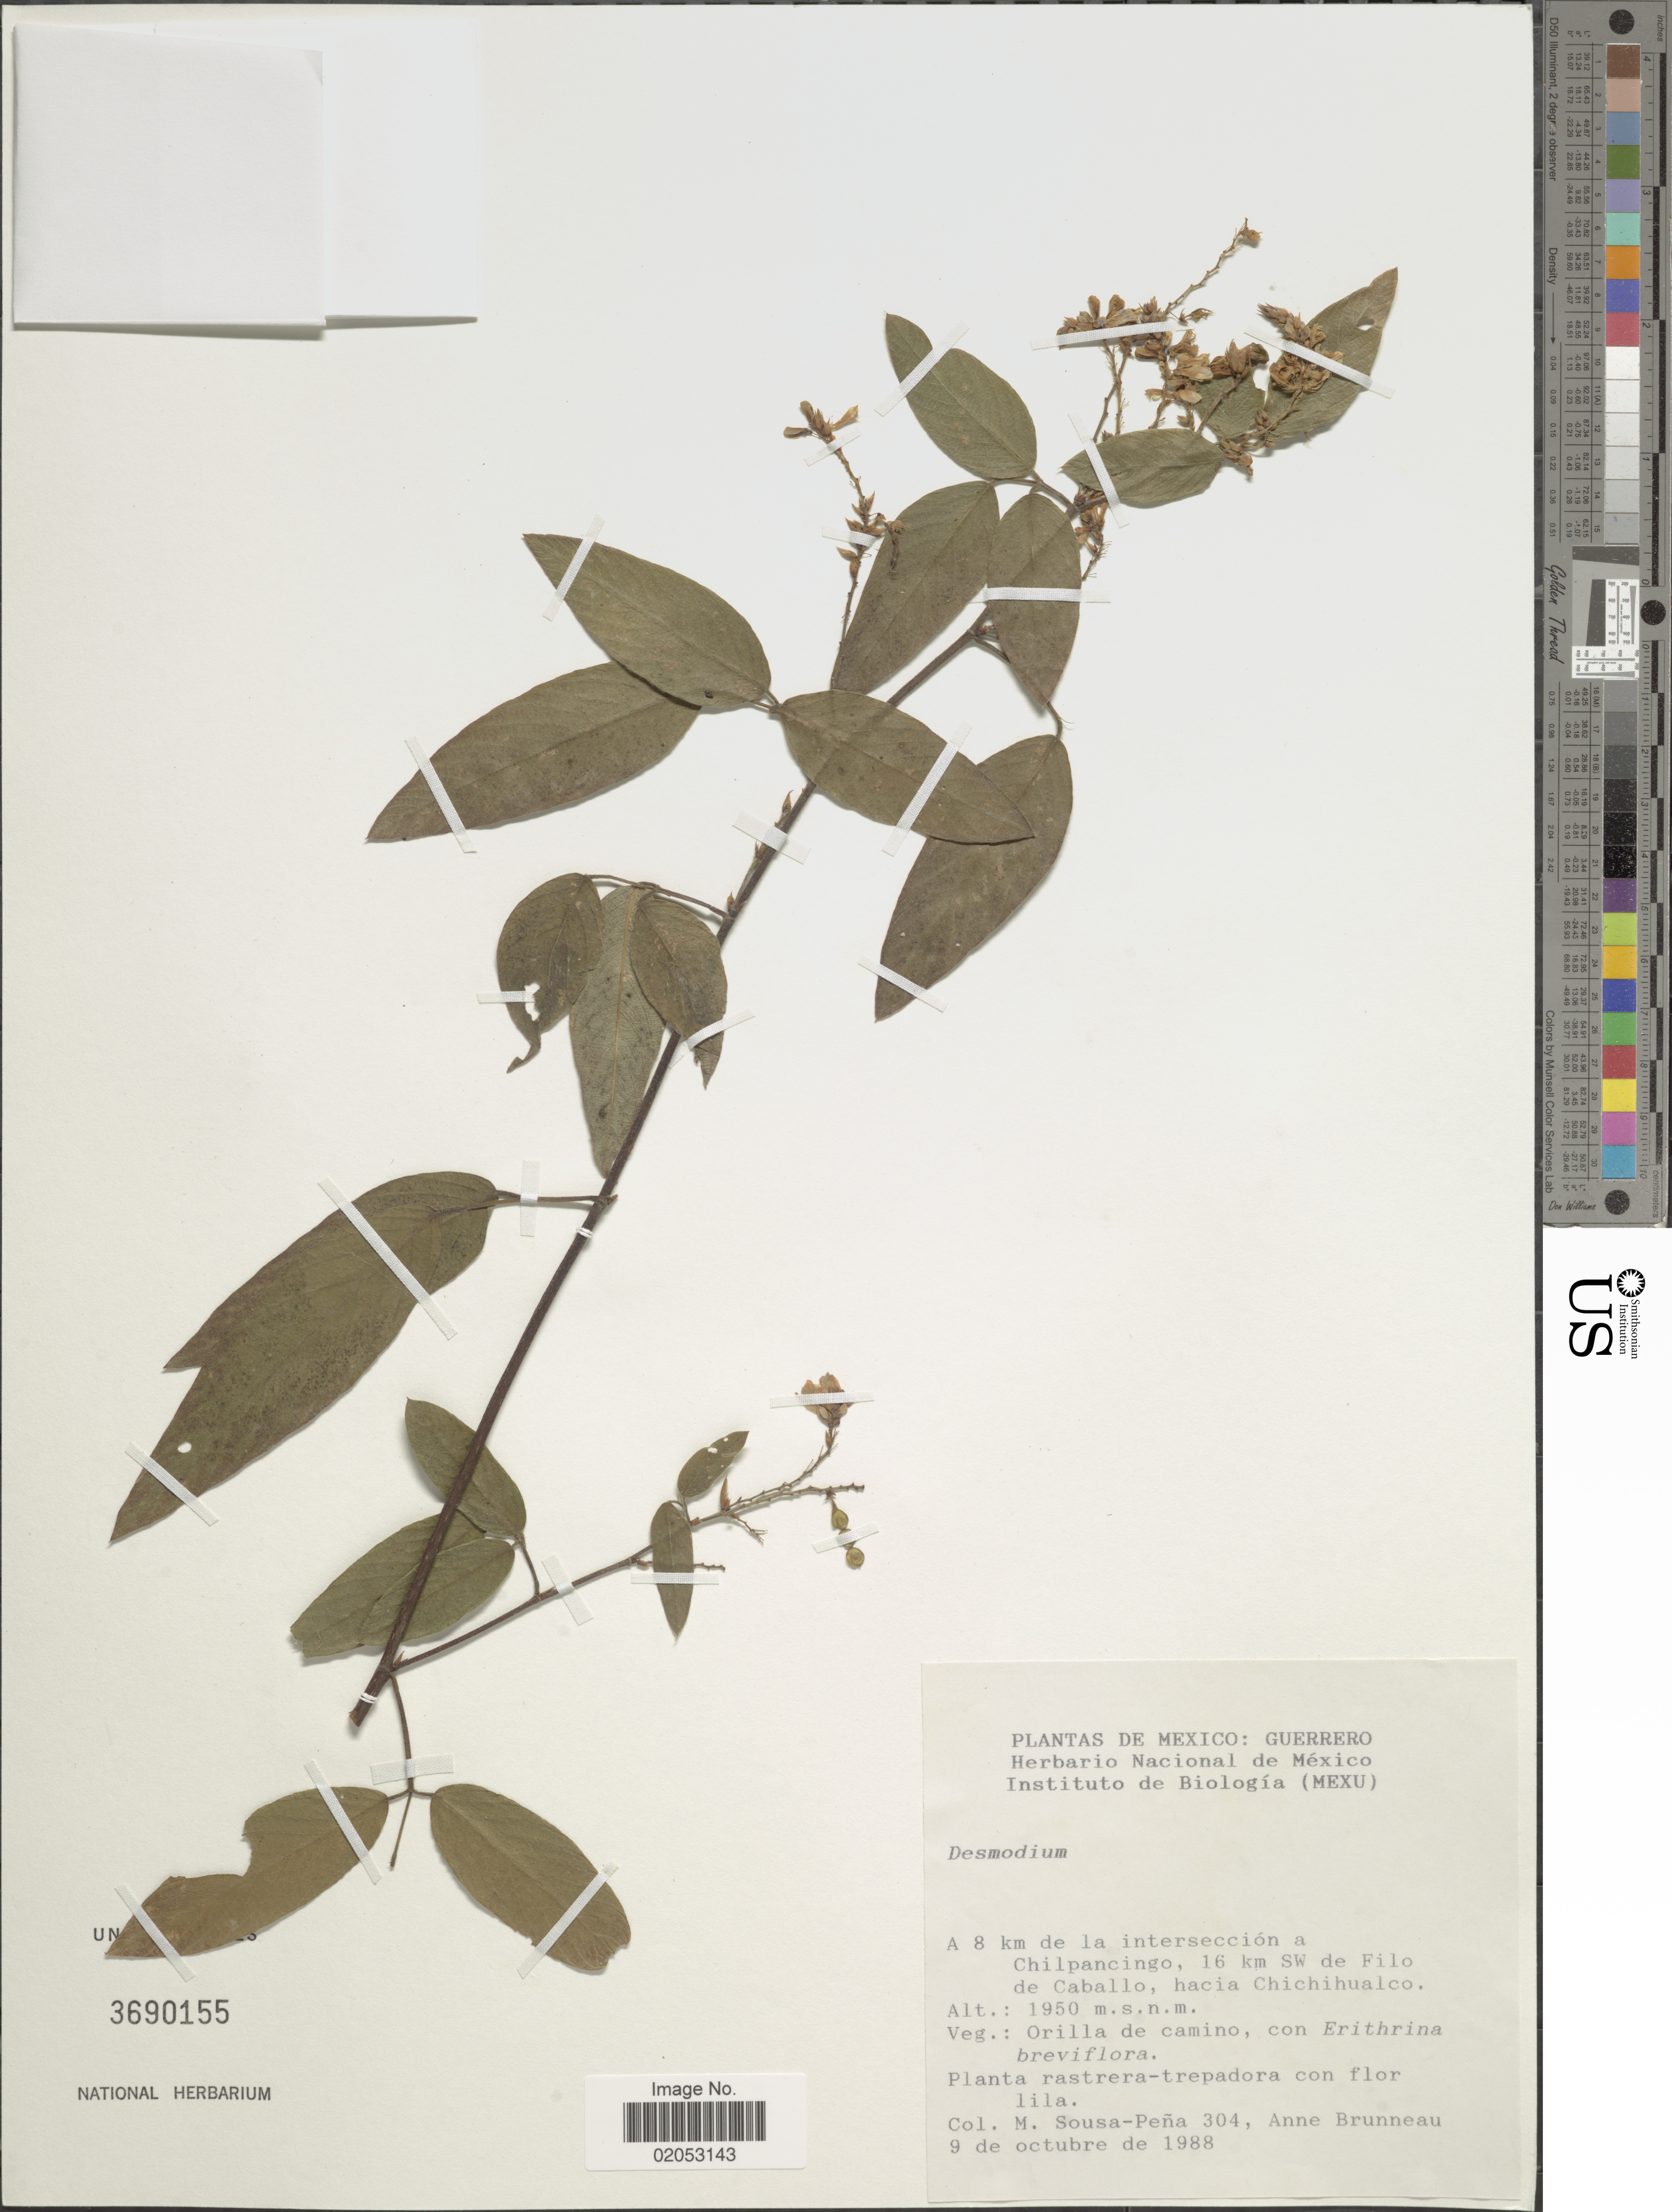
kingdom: Plantae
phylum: Tracheophyta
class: Magnoliopsida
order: Fabales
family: Fabaceae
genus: Desmodium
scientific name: Desmodium sp.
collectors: M. Sousa Peña & A. Brunneau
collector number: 304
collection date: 1988-10-09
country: Mexico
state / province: Guerrero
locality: A 8 km de la intersección a Chilpancingo, 16 km SW de Filo de Caballo, hacia Chichihualco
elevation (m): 1950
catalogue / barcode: US 3690155